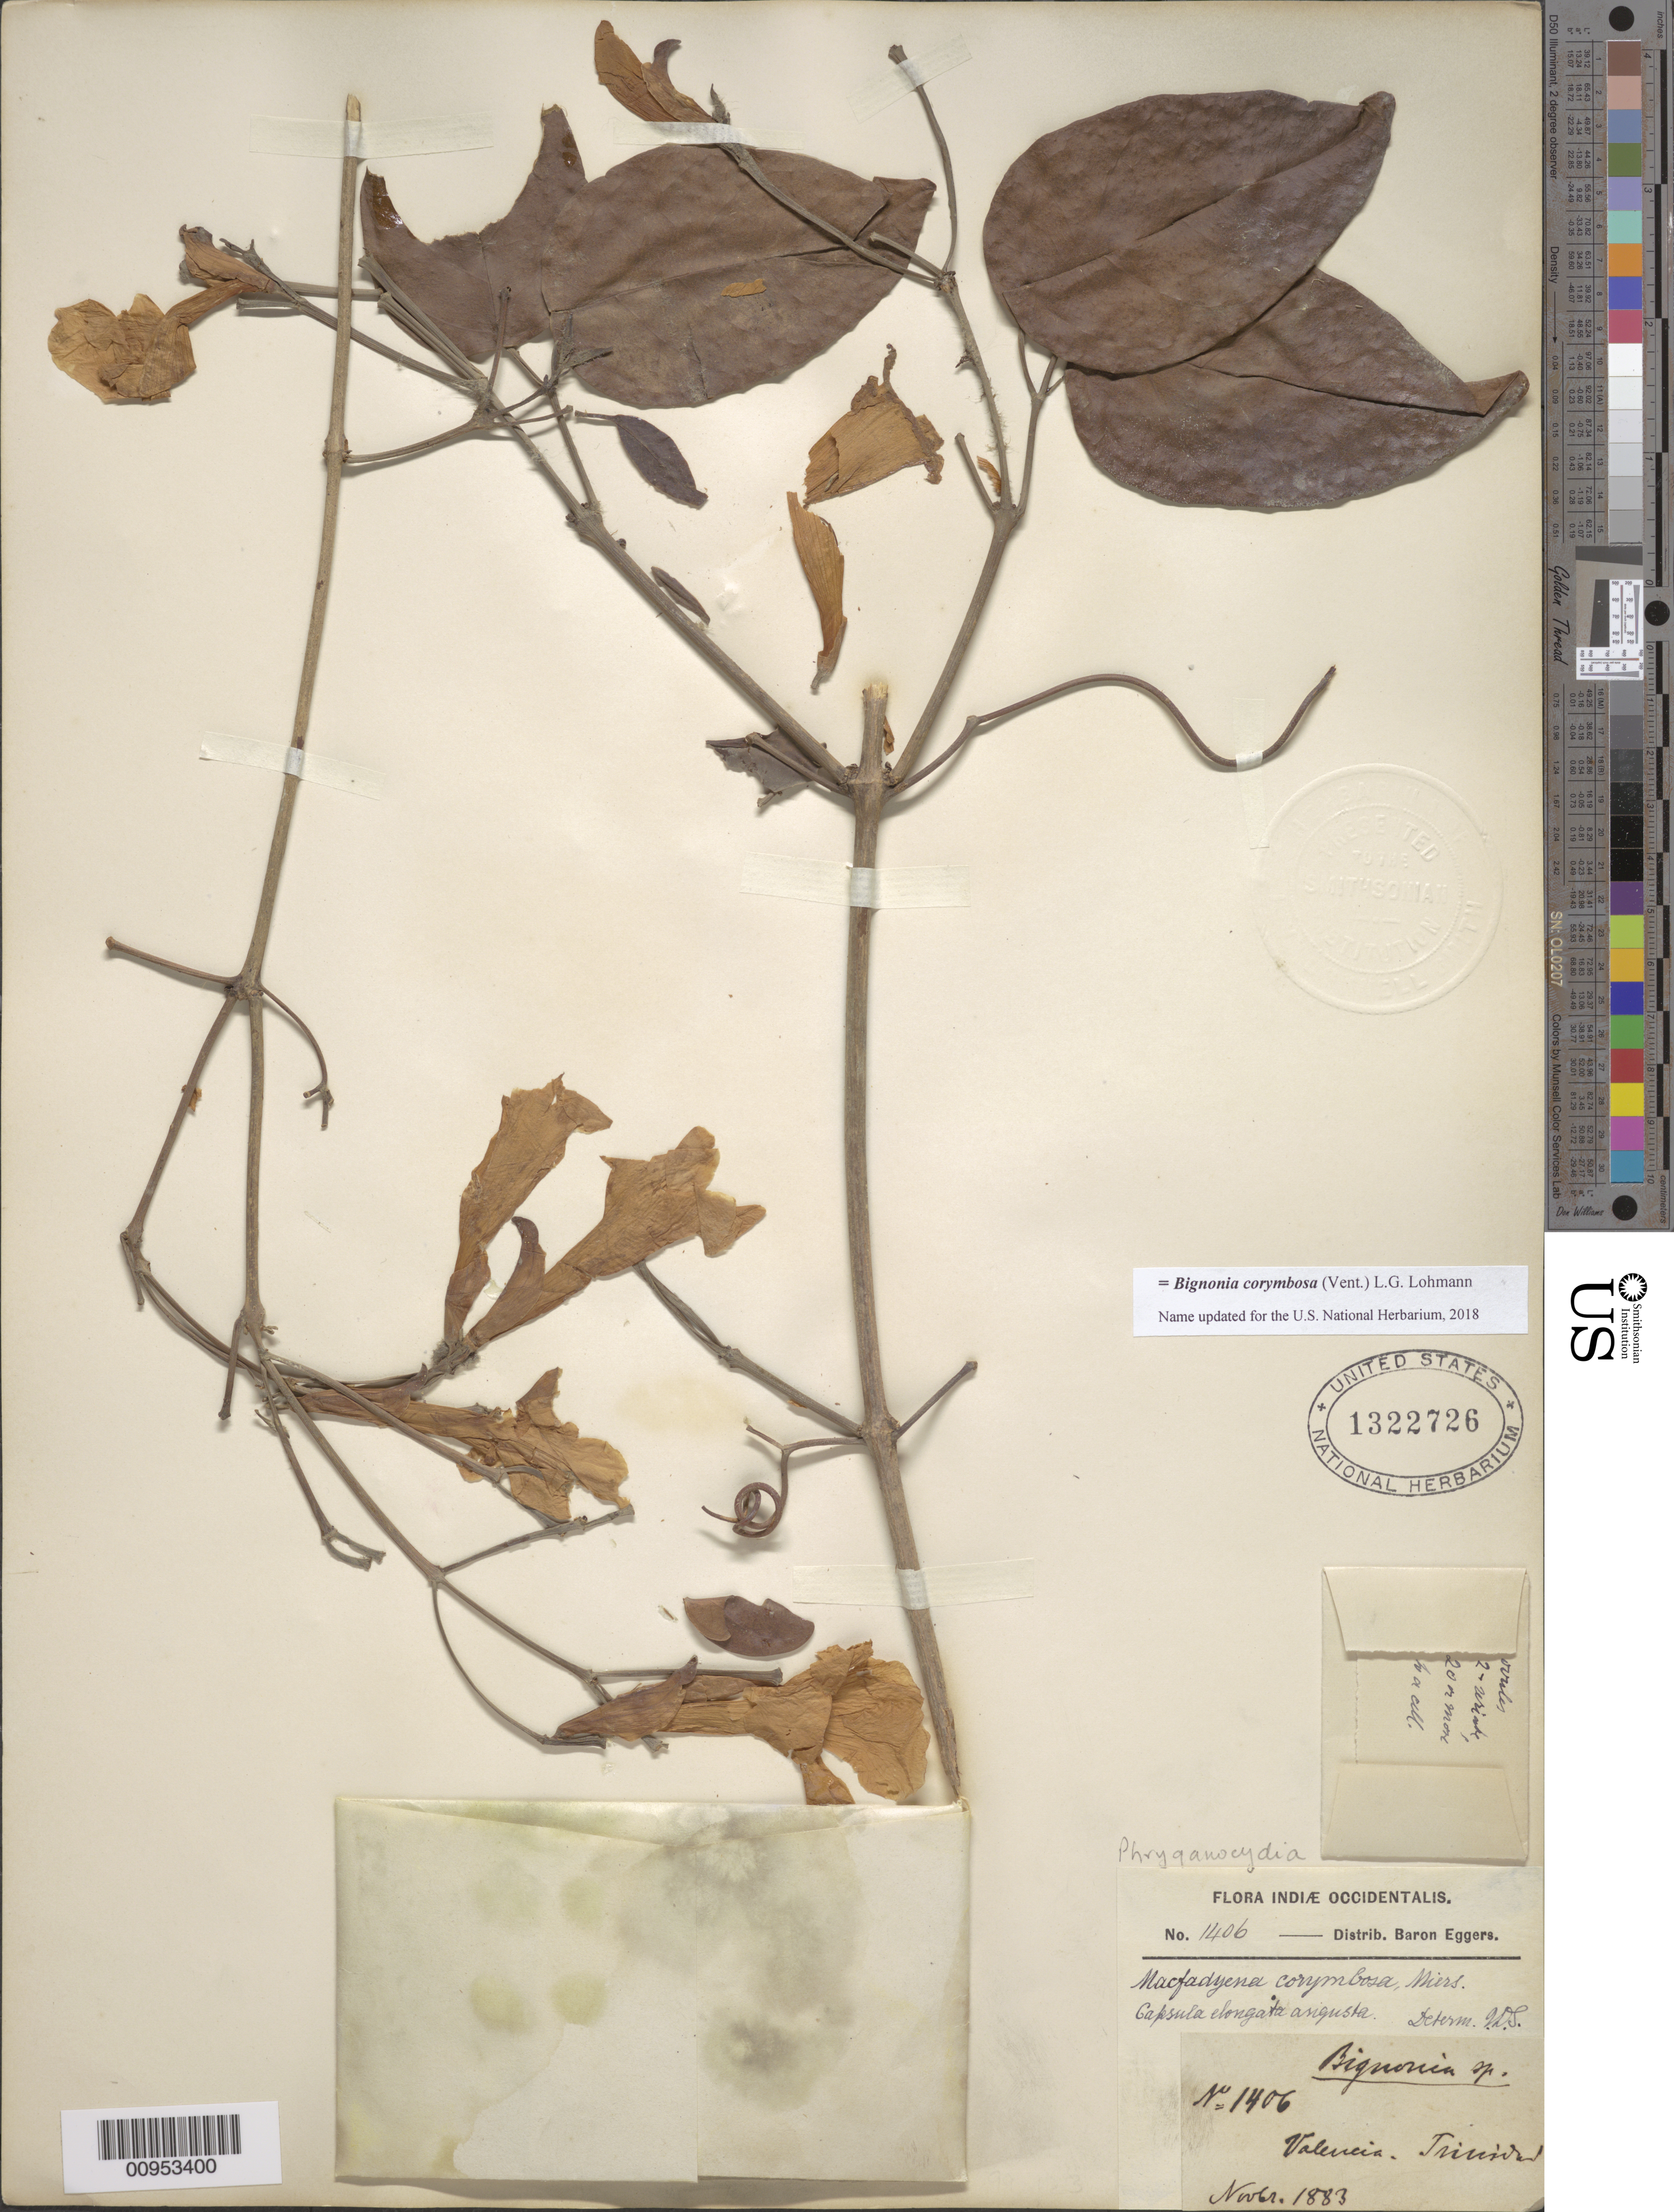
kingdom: Plantae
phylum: Tracheophyta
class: Magnoliopsida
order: Lamiales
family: Bignoniaceae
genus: Bignonia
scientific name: Bignonia corymbosa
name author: (Vent.) L.G. Lohmann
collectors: H. F. A. von Eggers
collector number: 1406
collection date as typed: Nov 1883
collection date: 1883-11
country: Trinidad and Tobago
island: Trinidad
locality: Valencia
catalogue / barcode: US 1322726